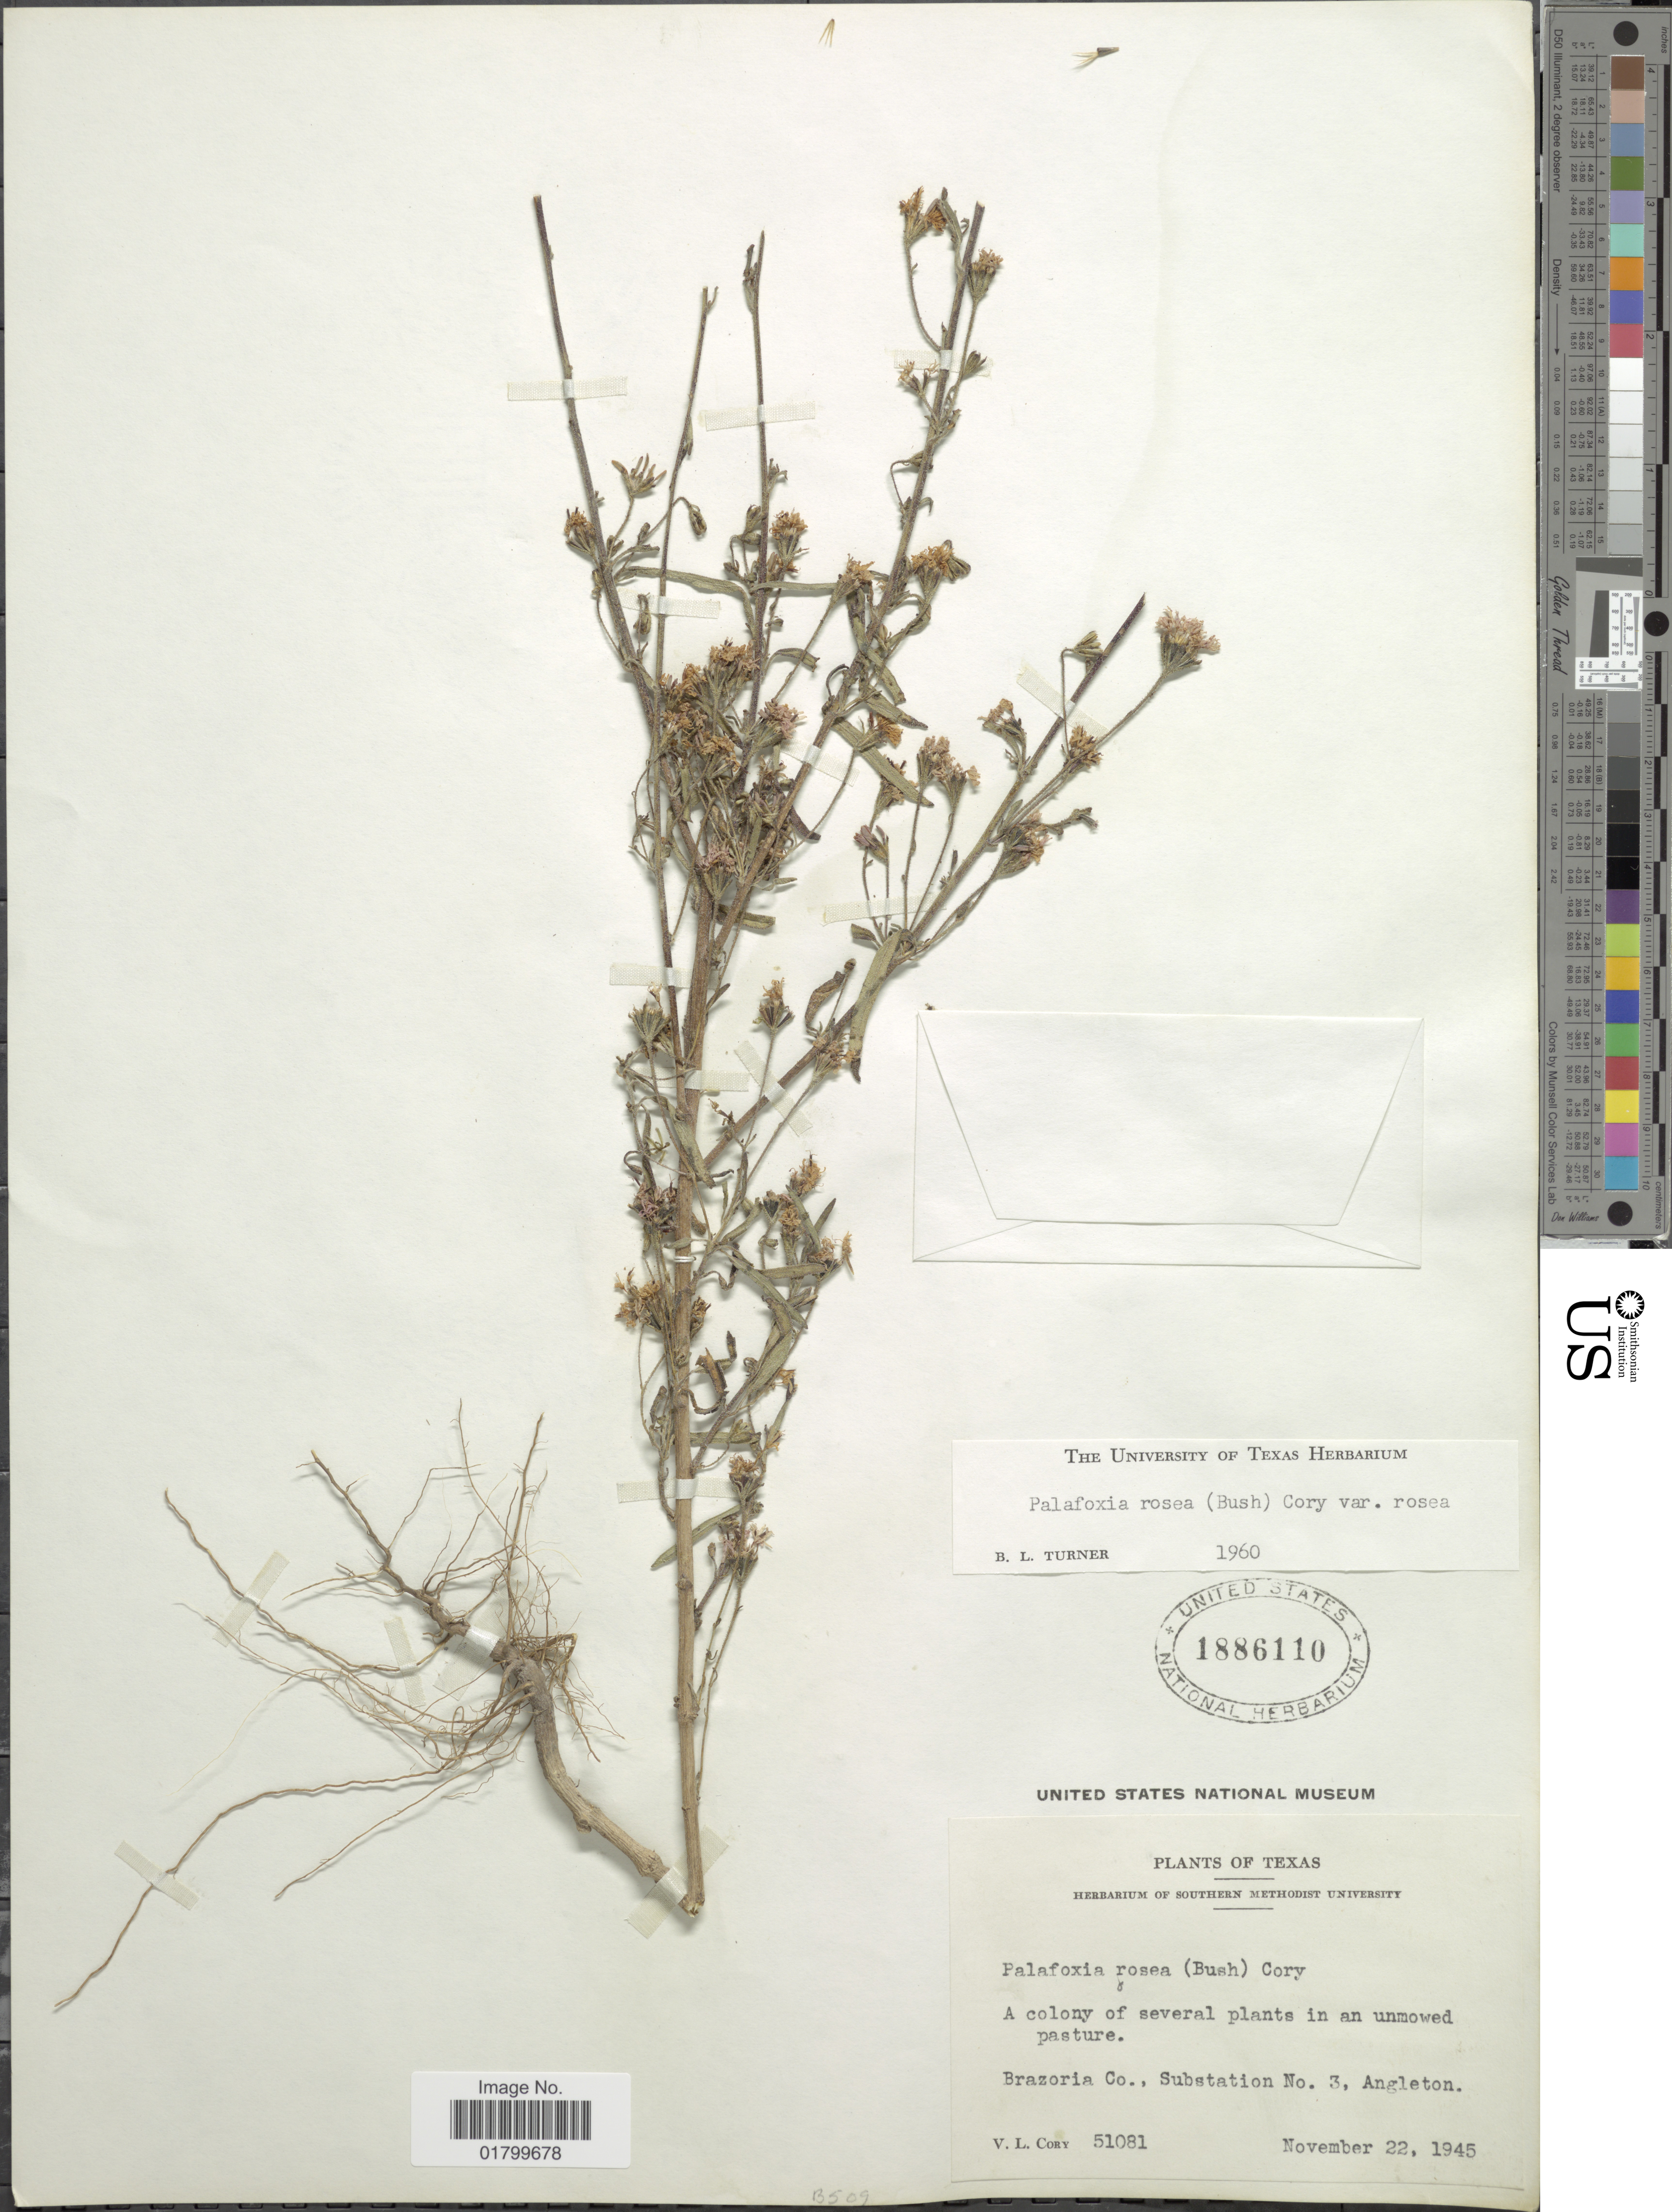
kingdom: Plantae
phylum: Tracheophyta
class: Magnoliopsida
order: Asterales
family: Asteraceae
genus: Palafoxia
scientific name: Palafoxia rosea var. rosea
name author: (Bush) Cory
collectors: V. Cory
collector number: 51081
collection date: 1945-11-22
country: United States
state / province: Texas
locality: Brazoria Co., Substation No. 3, Angleton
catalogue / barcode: US 1886110